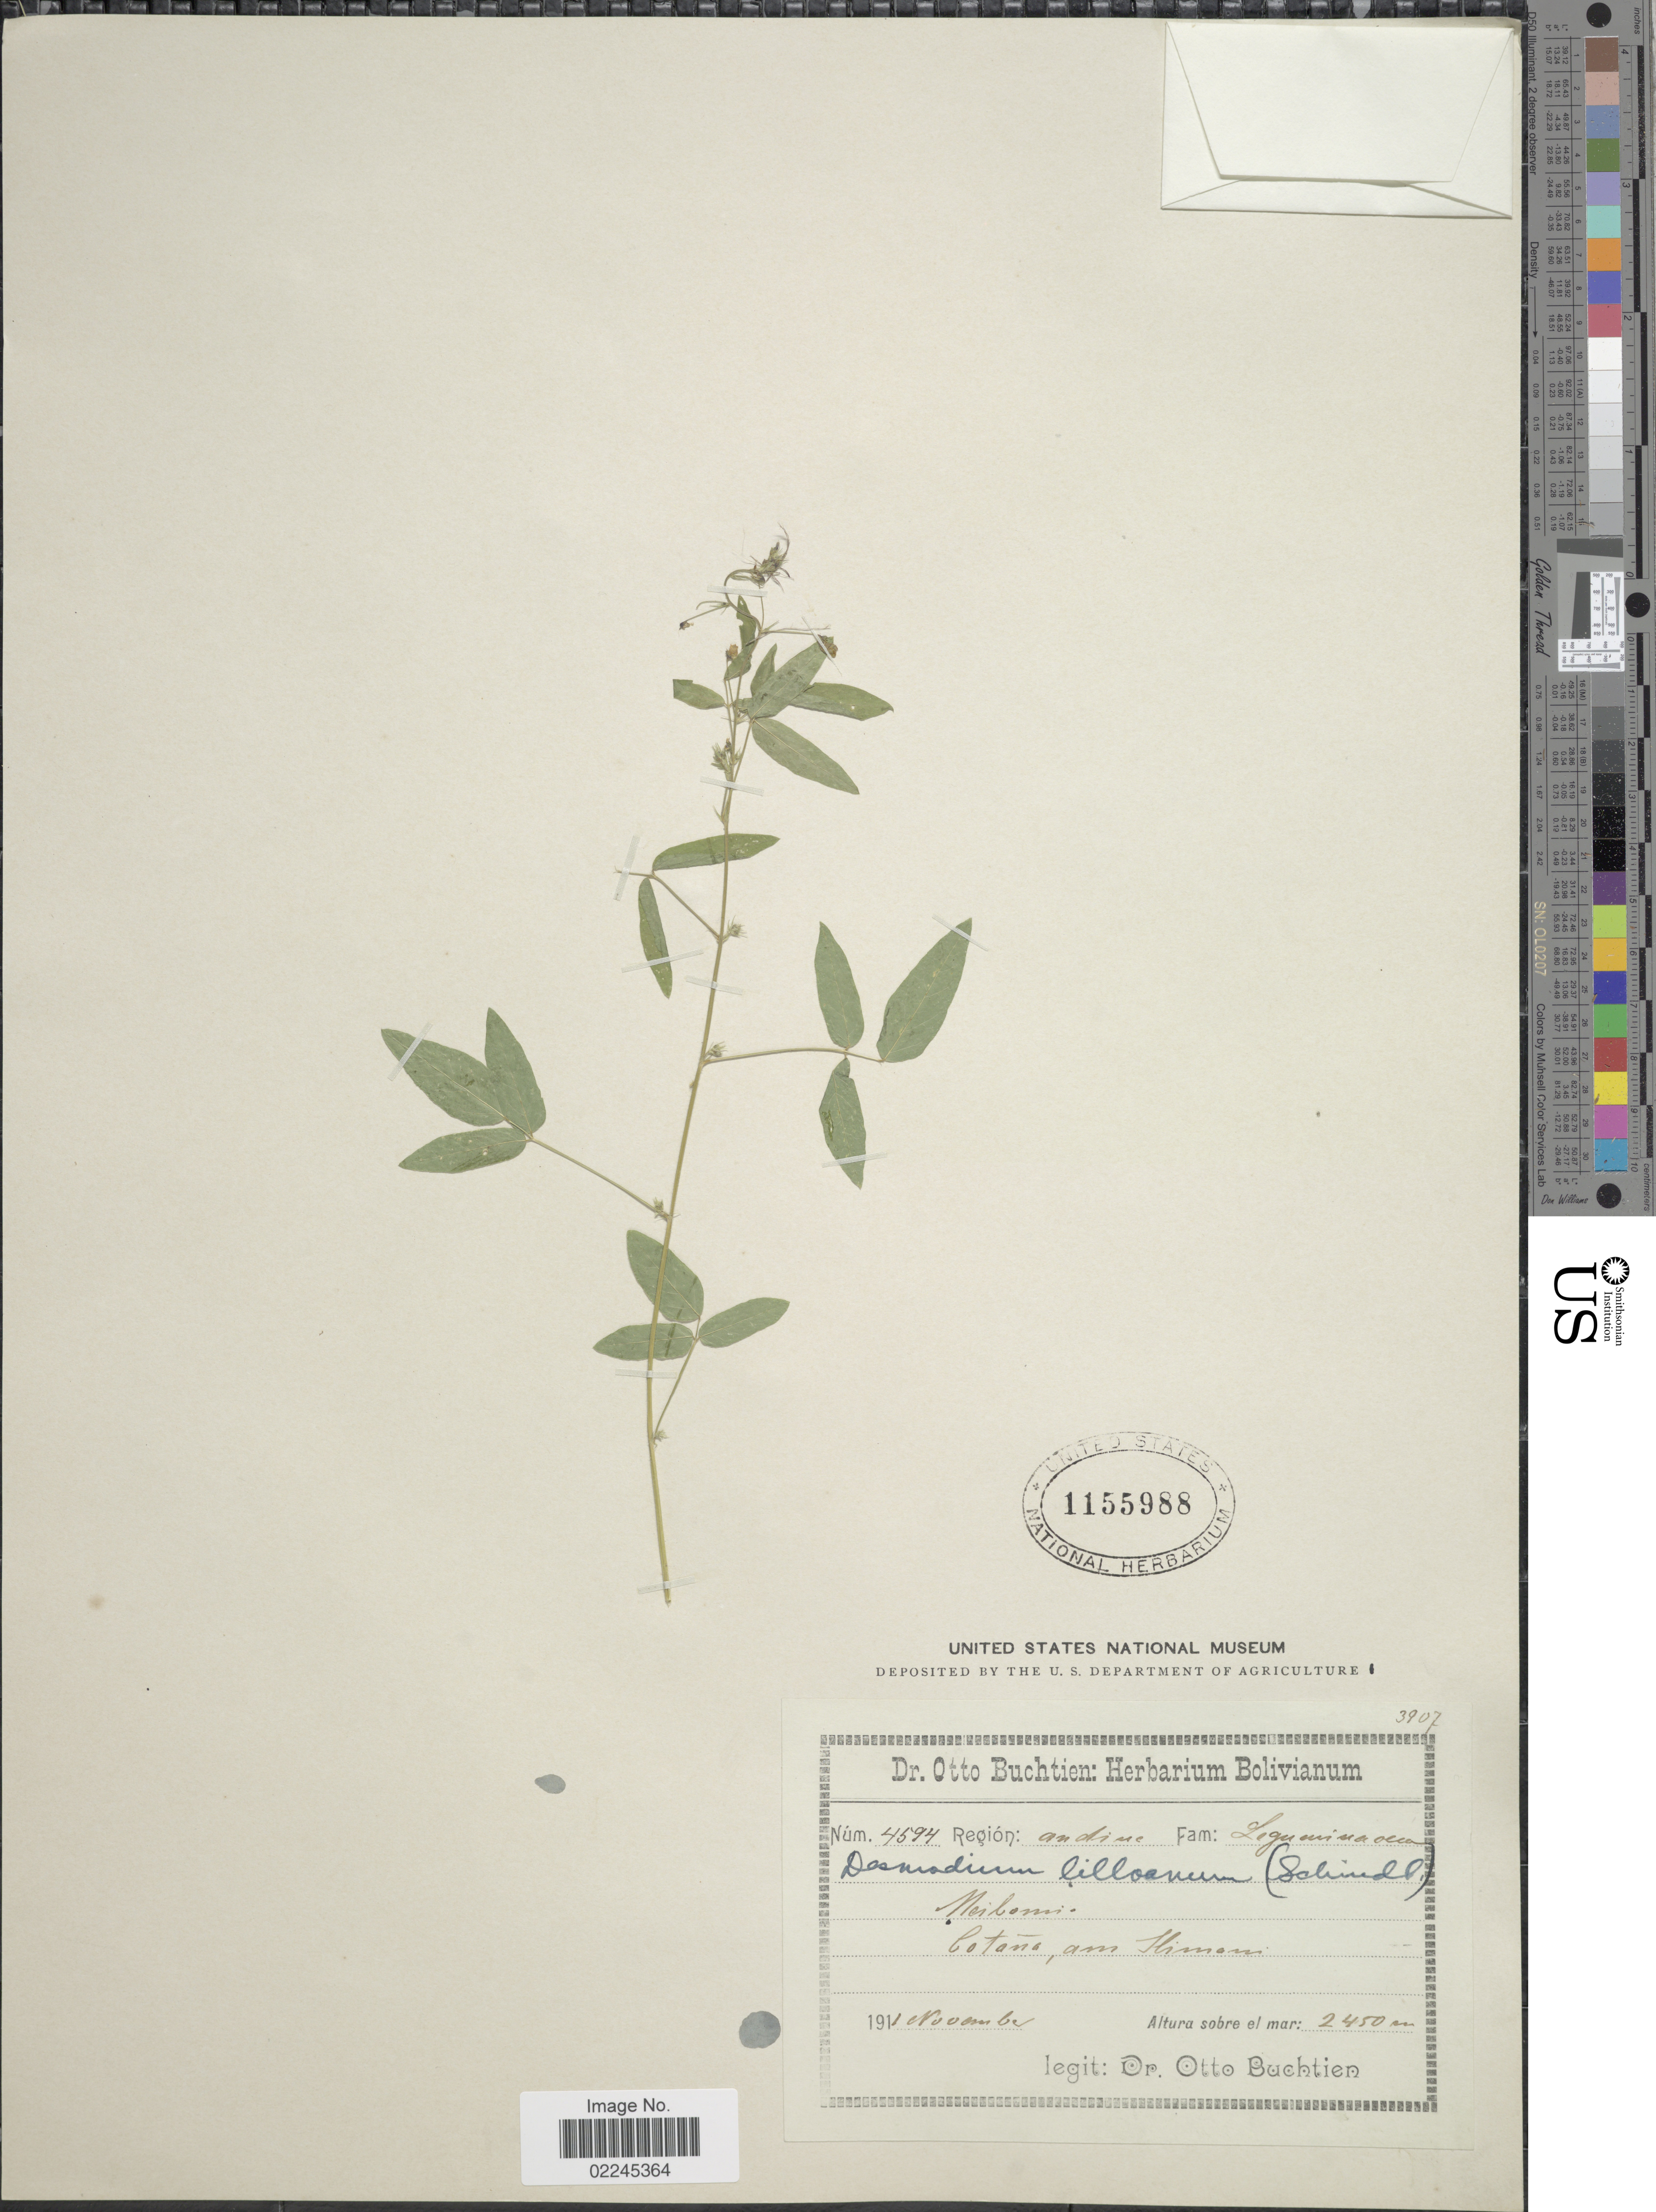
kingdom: Plantae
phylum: Tracheophyta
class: Magnoliopsida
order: Fabales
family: Fabaceae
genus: Desmodium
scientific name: Desmodium lilloanum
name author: (Schindl.) Burkart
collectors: O. Buchtien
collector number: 4594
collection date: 1911-11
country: Bolivia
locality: Region: Andina, Cotaña, am Illimani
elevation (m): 2450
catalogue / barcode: US 1155988